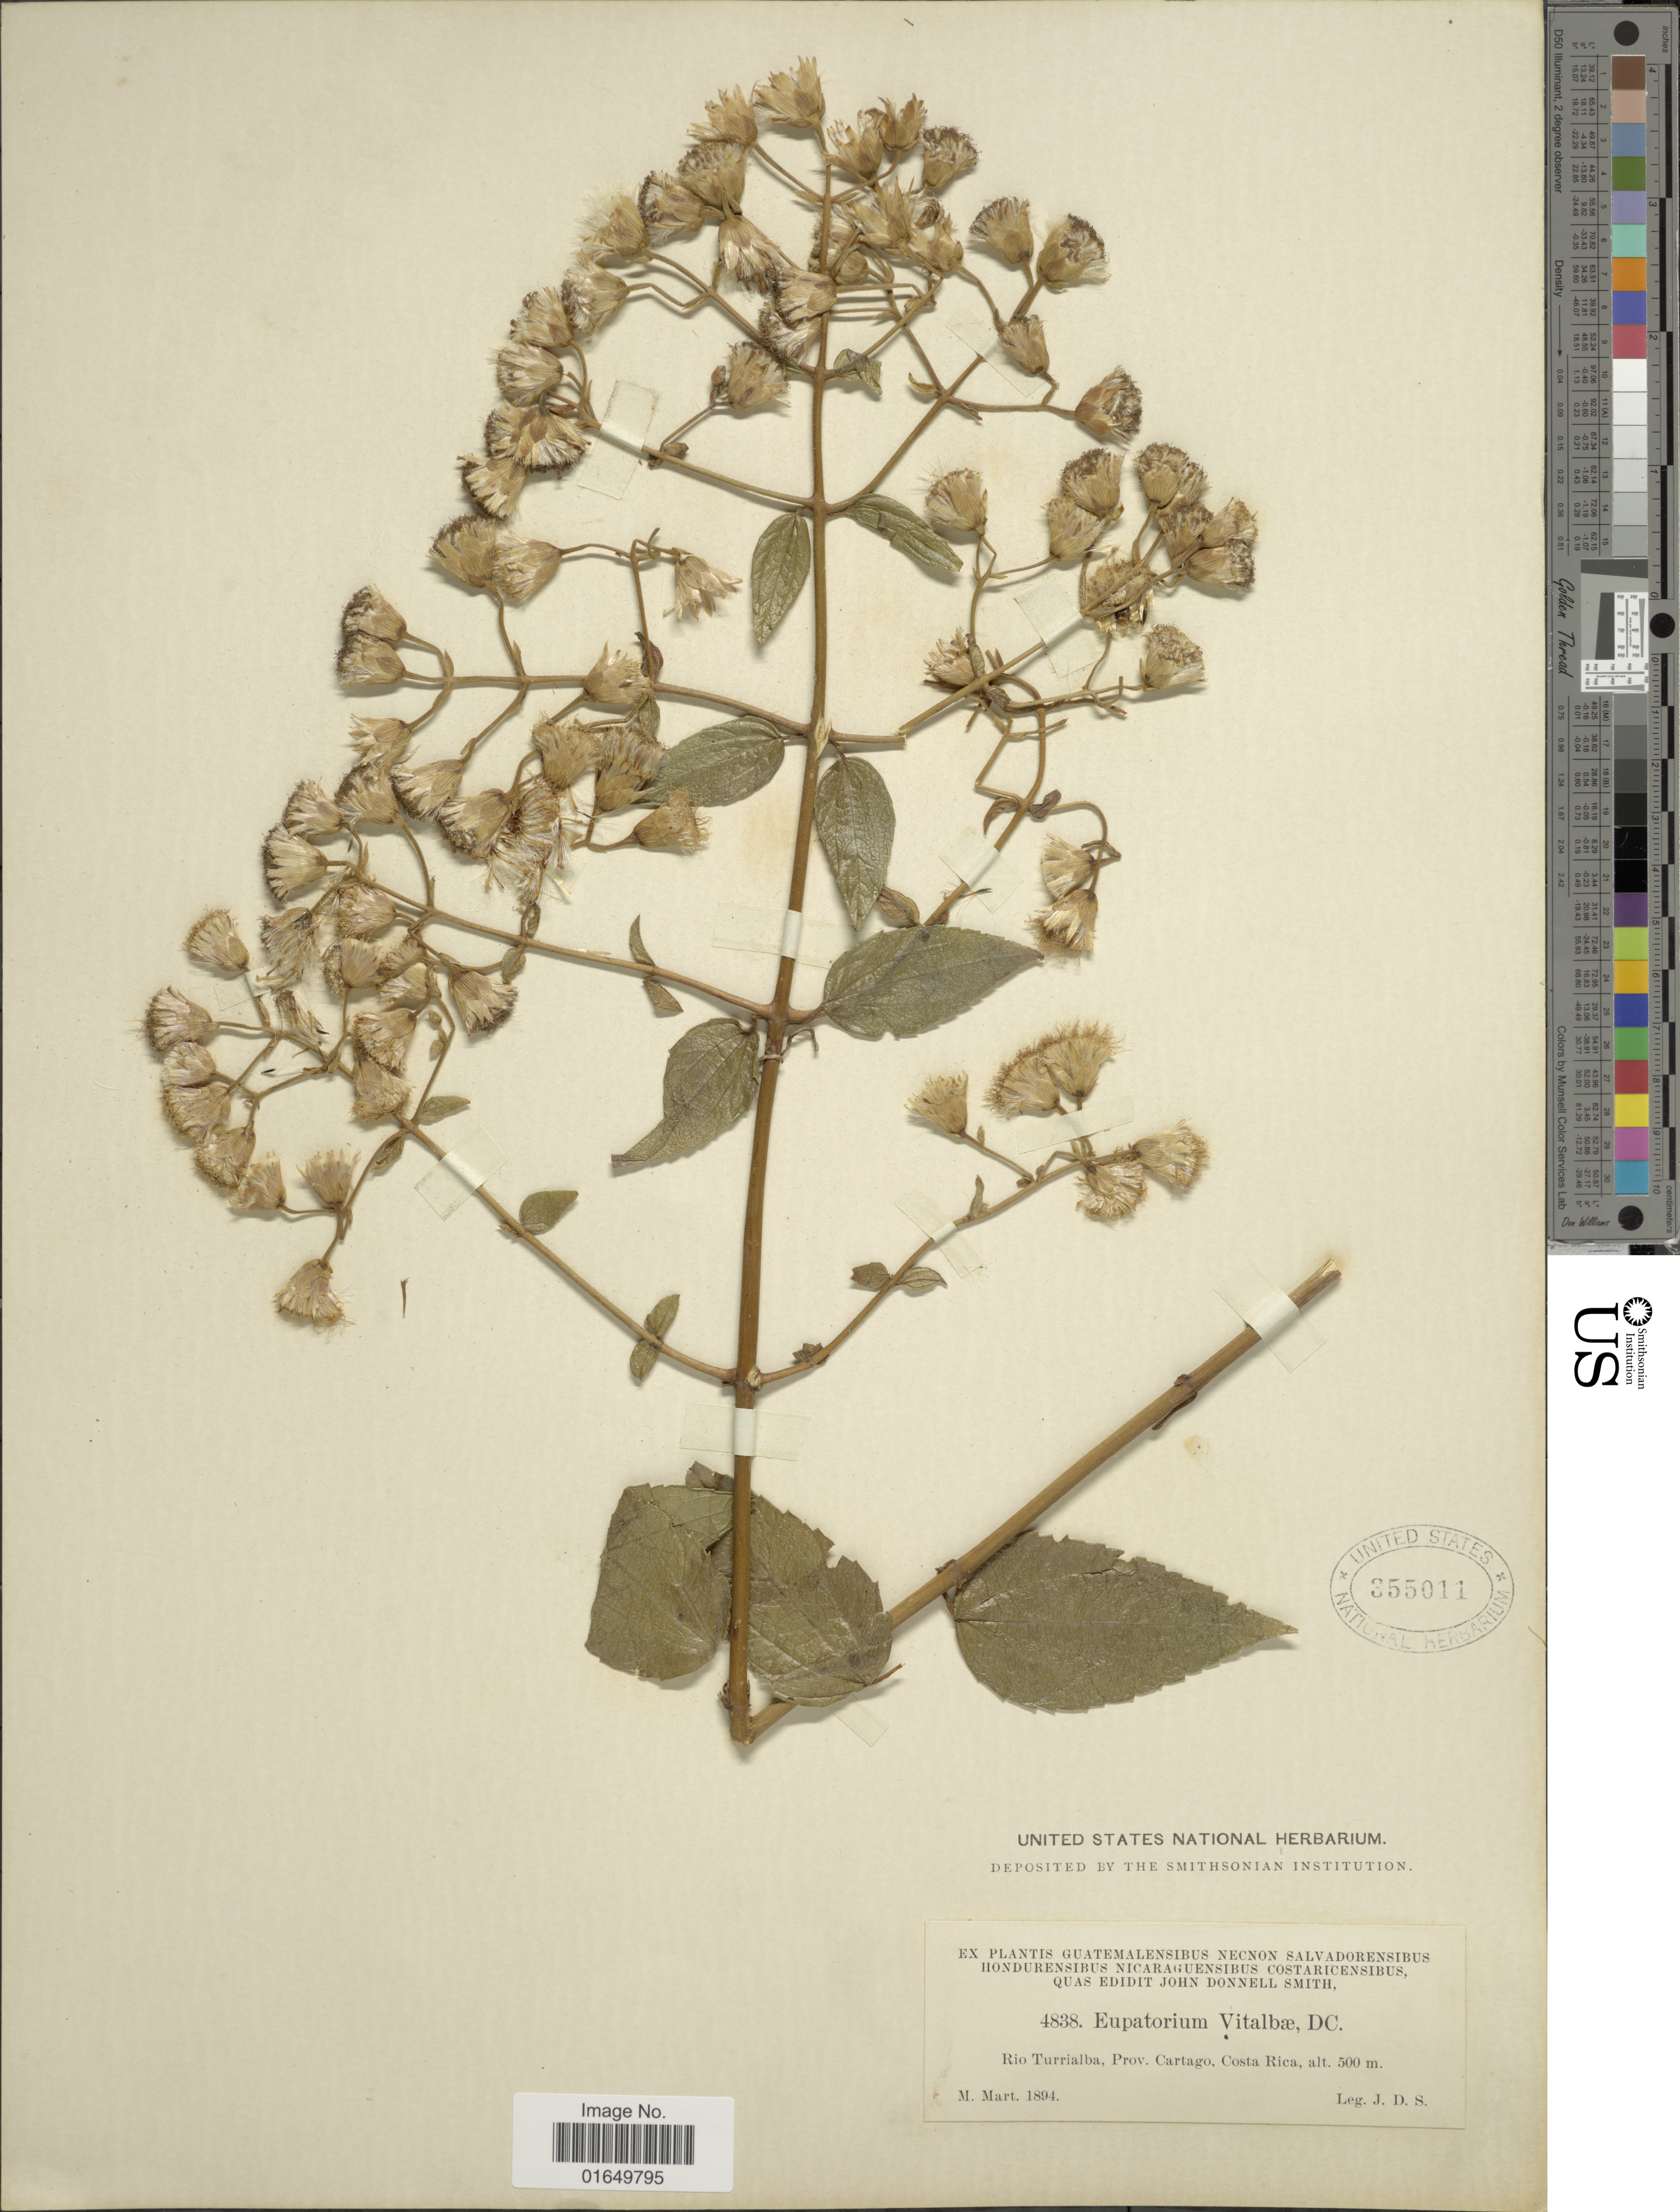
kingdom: Plantae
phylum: Tracheophyta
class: Magnoliopsida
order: Asterales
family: Asteraceae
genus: Heterocondylus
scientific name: Heterocondylus vitalbae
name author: (DC.) R.M. King & H. Rob.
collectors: J. Donnell Smith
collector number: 4838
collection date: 1894-03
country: Costa Rica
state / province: Cartago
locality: Rio Turrialba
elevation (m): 500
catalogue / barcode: US 355011